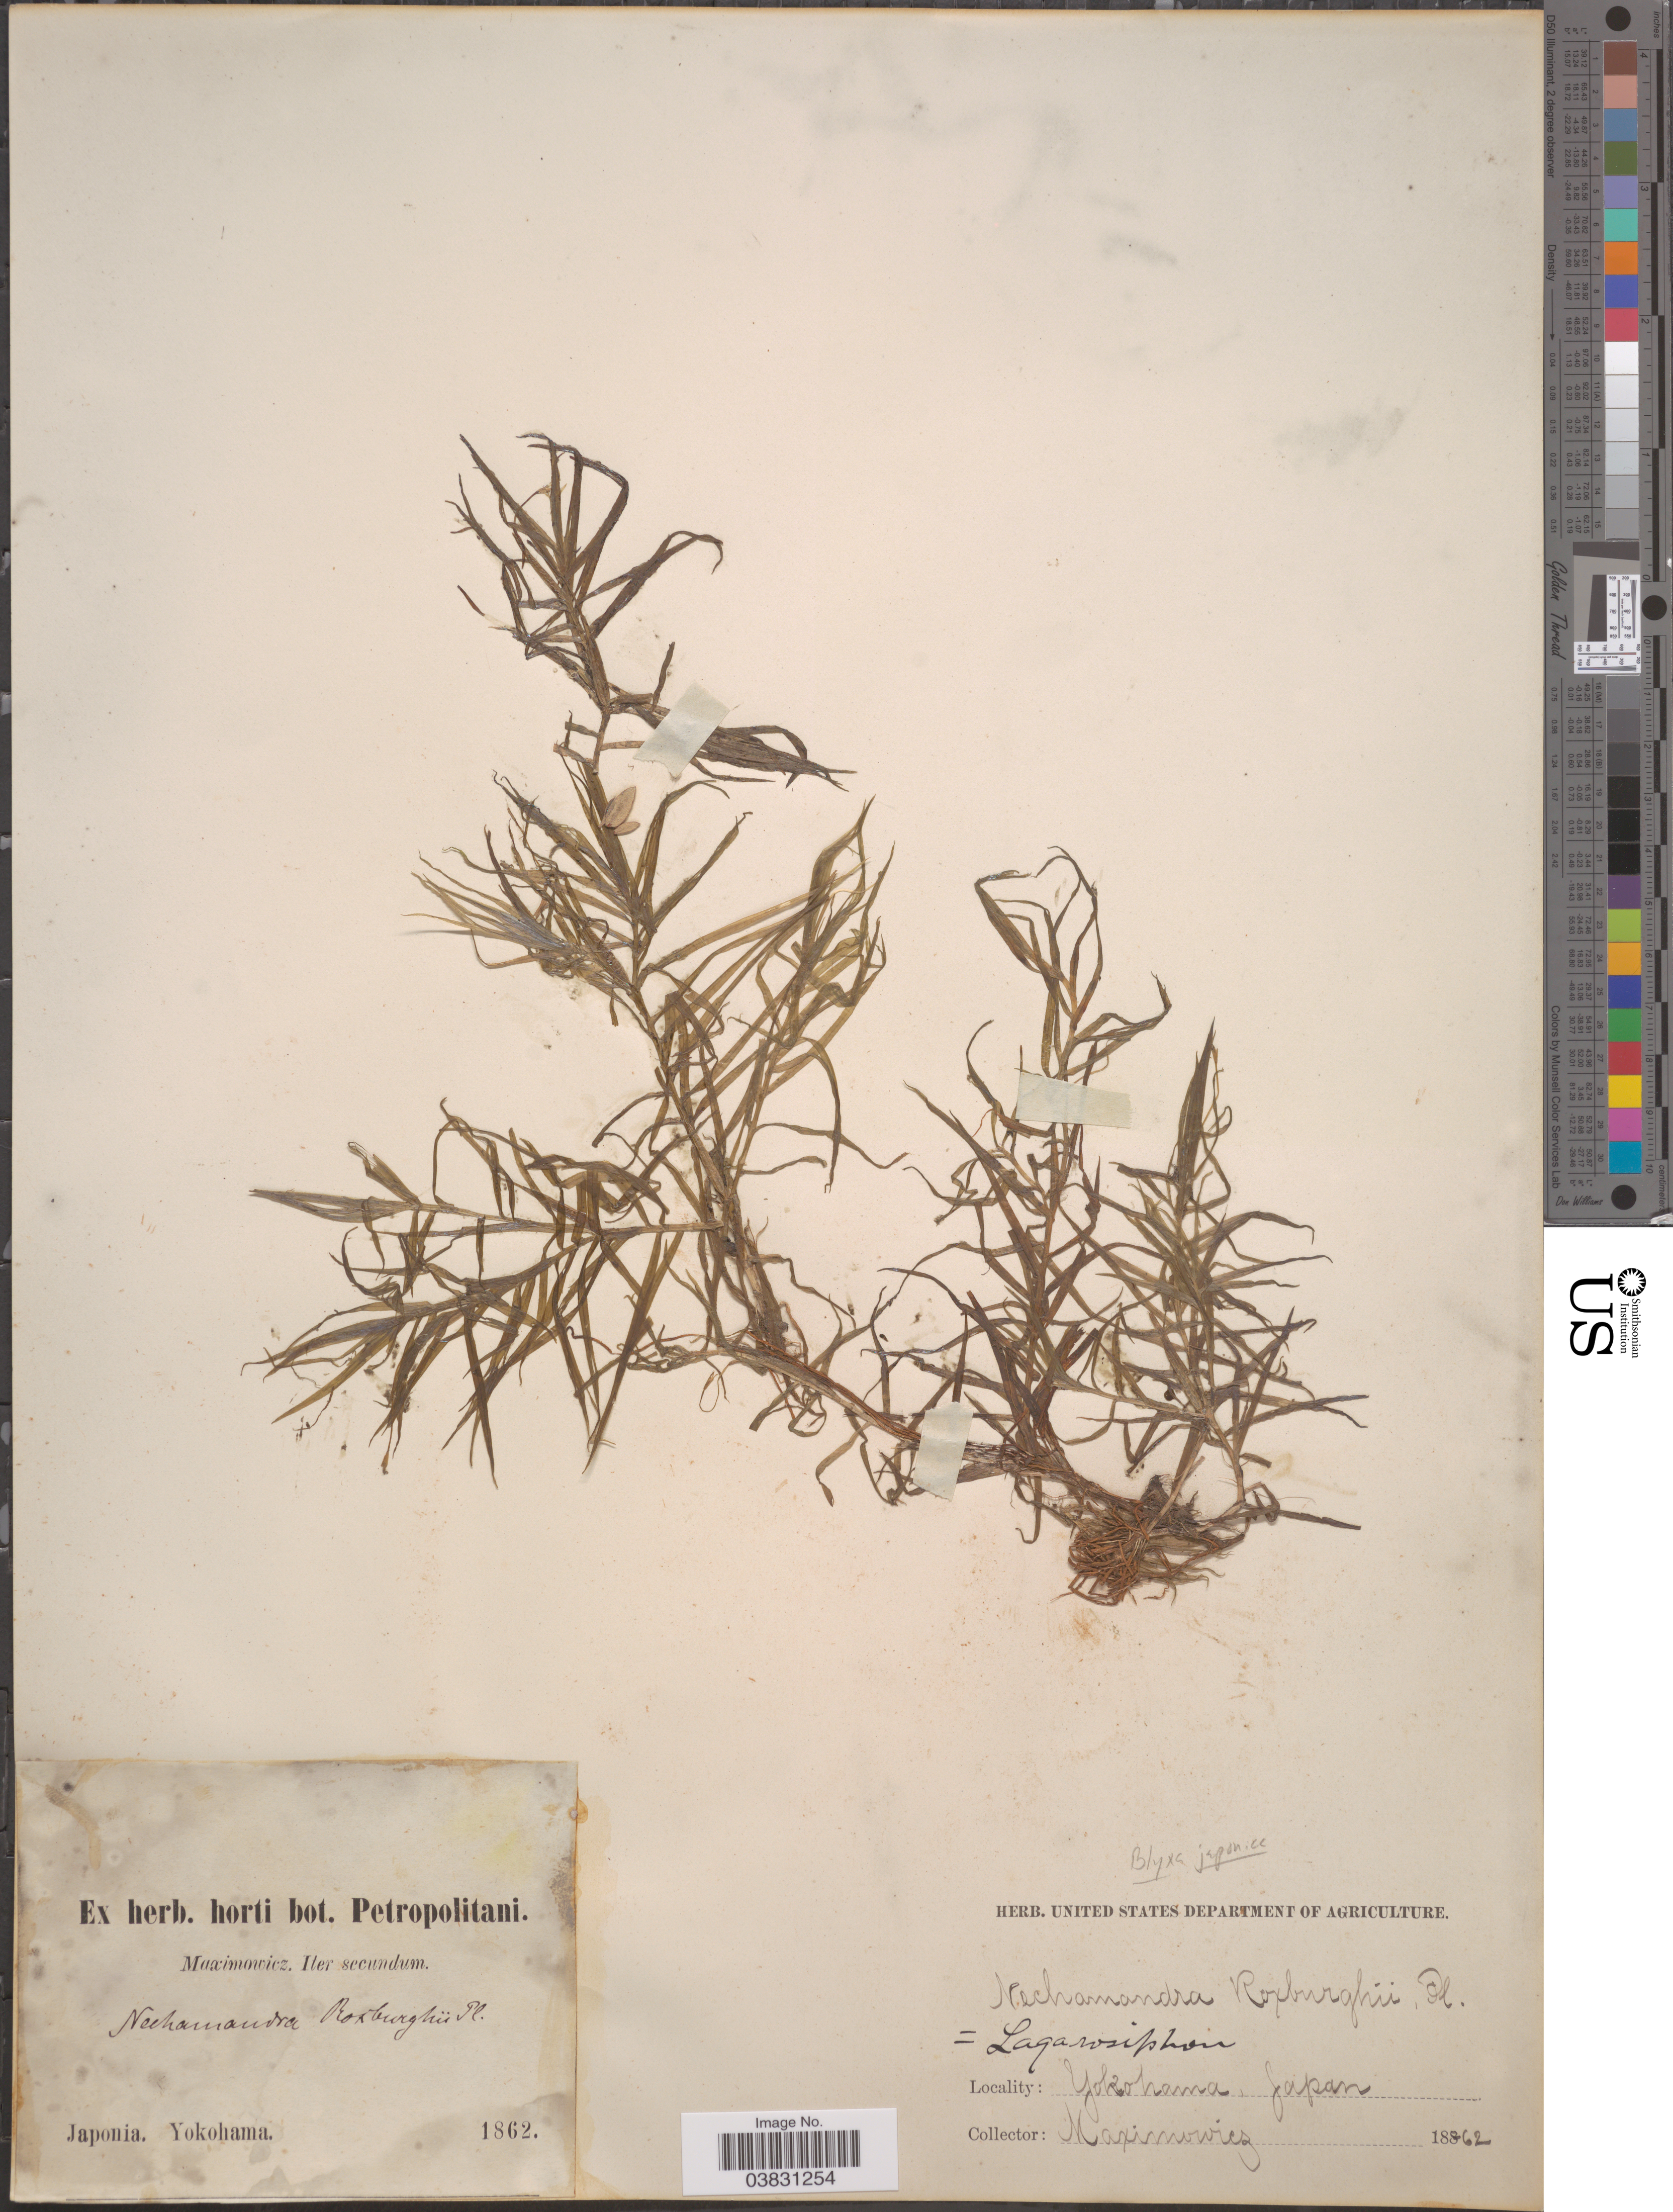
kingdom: Plantae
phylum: Tracheophyta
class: Liliopsida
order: Alismatales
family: Hydrocharitaceae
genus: Blyxa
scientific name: Blyxa japonica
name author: Maxim. et al.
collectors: -. Maximowicz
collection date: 1862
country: Japan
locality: Yokohama.